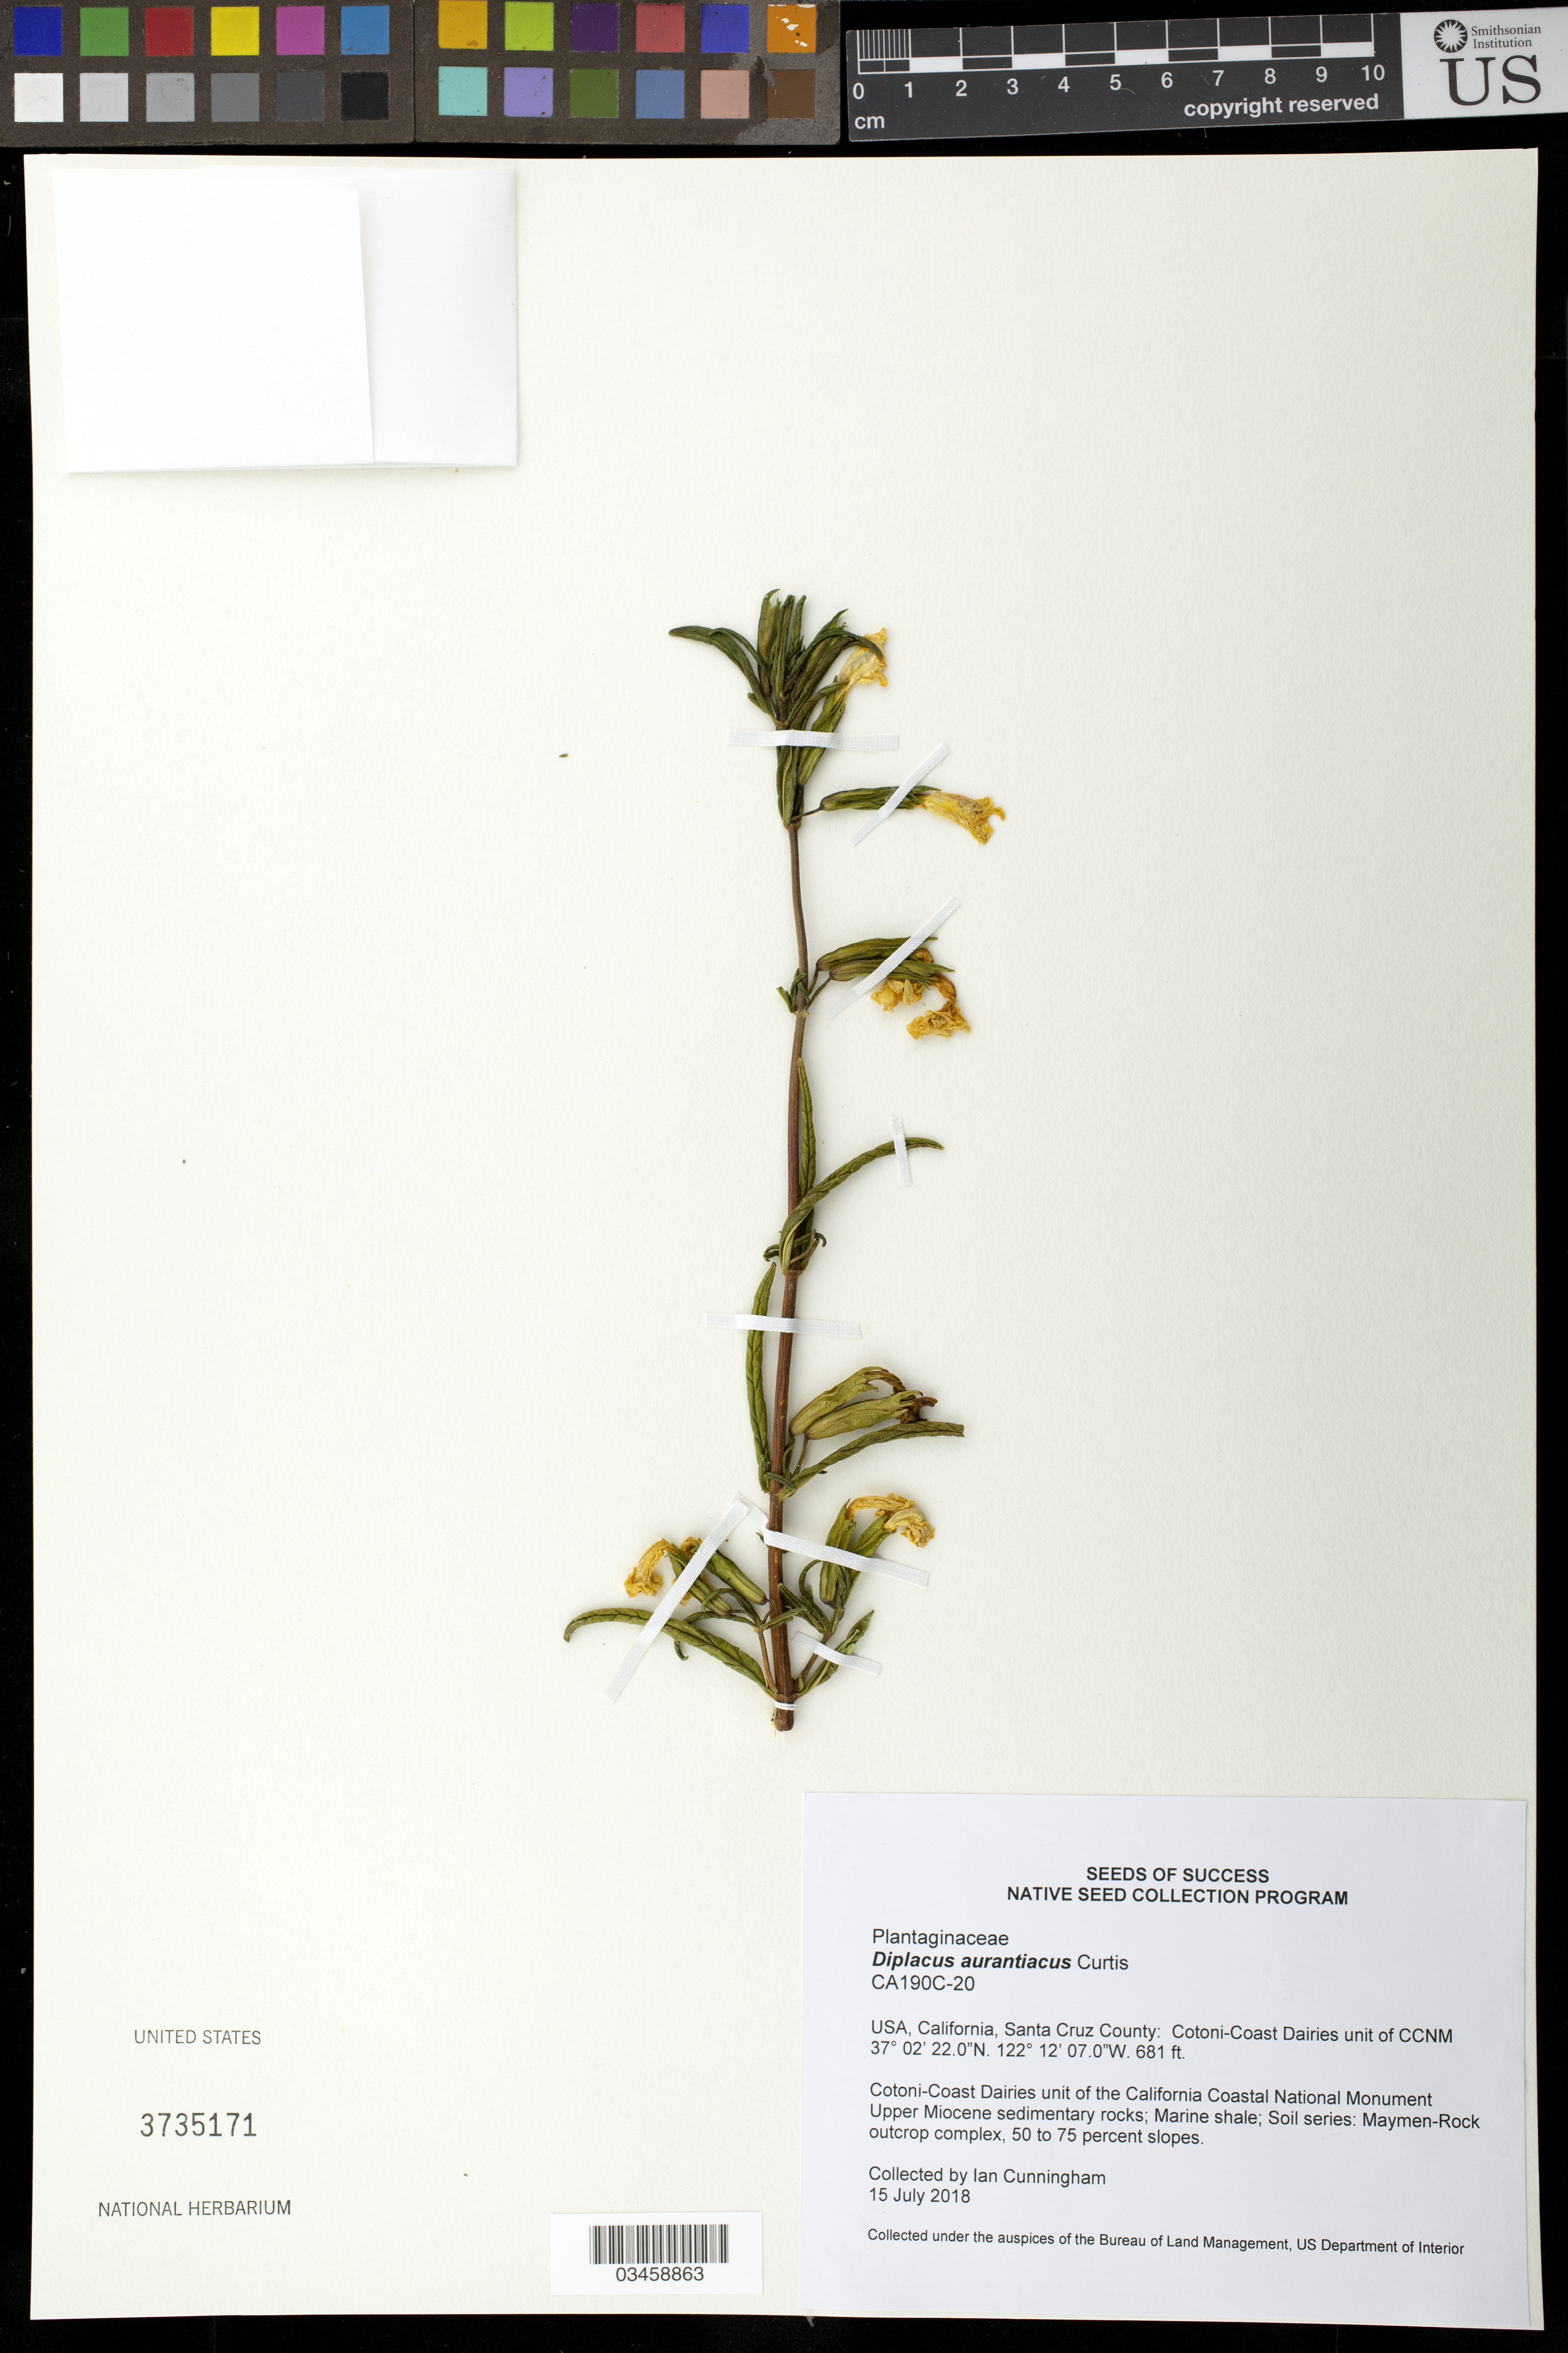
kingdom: Plantae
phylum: Tracheophyta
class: Magnoliopsida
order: Lamiales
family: Phrymaceae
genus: Diplacus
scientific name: Diplacus aurantiacus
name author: (Curtis) Jeps.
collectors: I. Cunningham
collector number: CA190C-20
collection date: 2018-07-15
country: United States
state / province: California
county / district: Santa Cruz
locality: Cotoni-Coast Dairies unit of the California Coastal National Monument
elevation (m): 208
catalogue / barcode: US 3735171